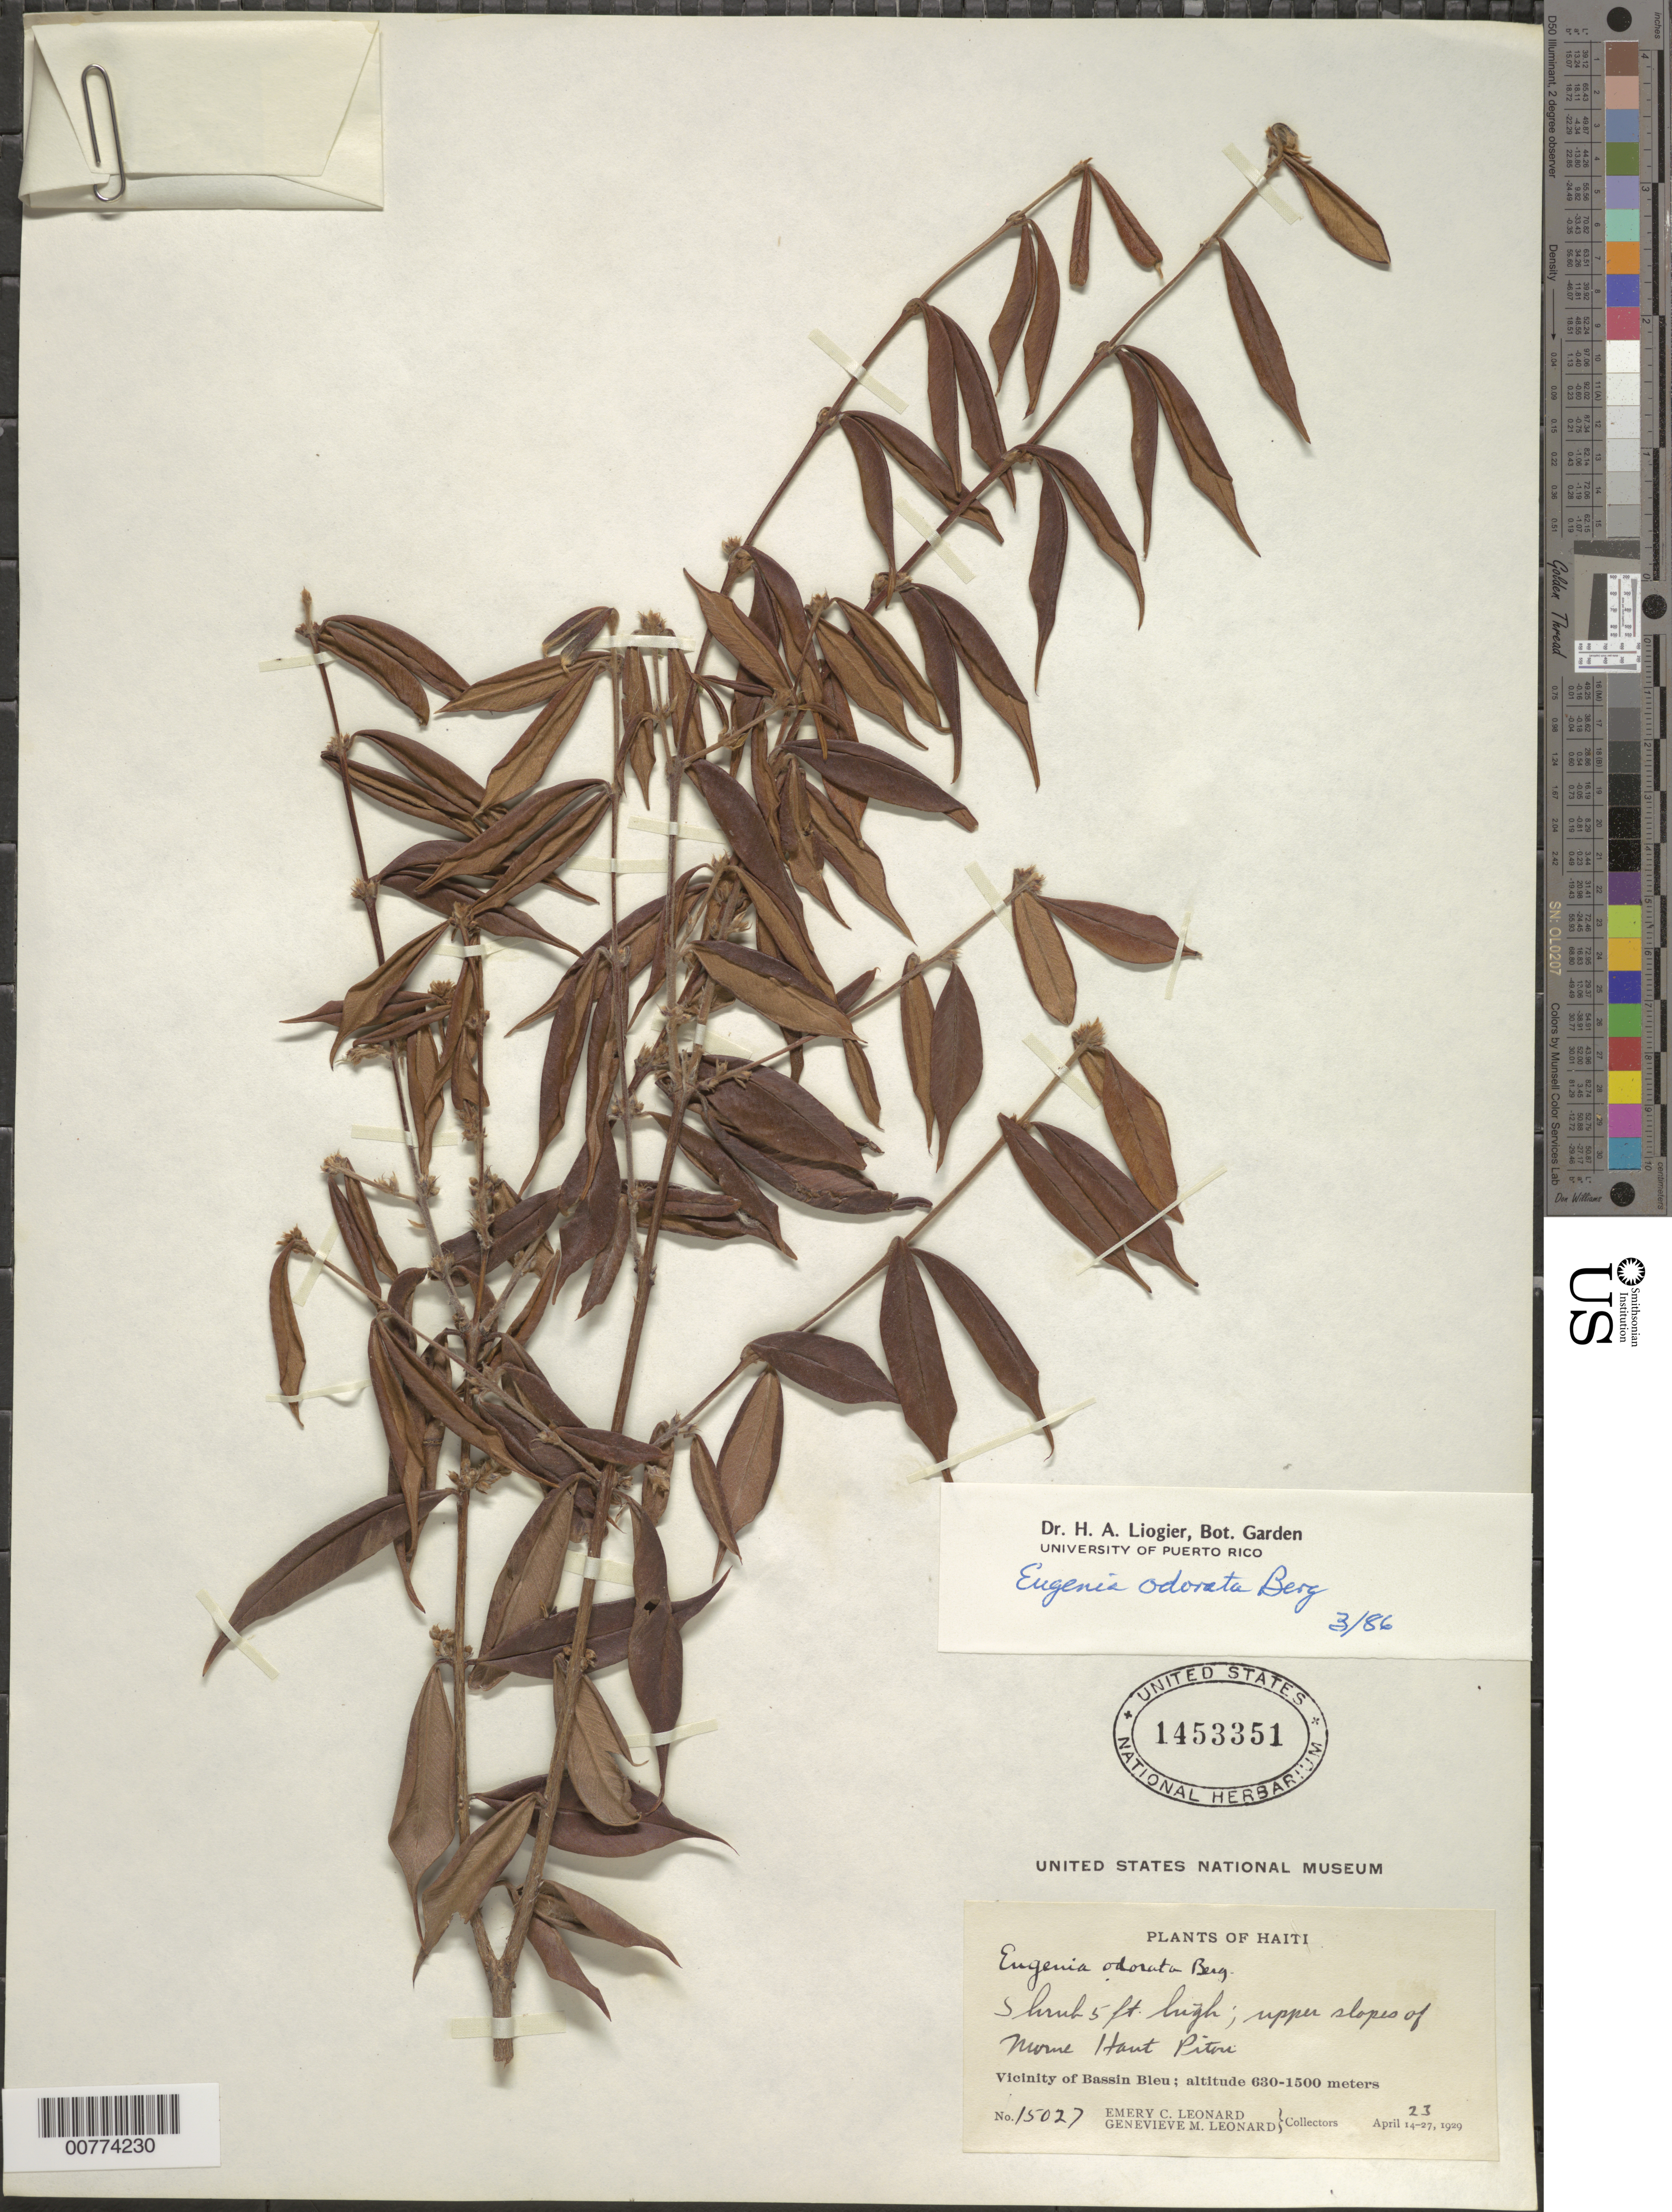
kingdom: Plantae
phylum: Tracheophyta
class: Magnoliopsida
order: Myrtales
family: Myrtaceae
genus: Eugenia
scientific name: Eugenia isabeliana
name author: Kiaersk.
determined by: Liogier, Alain H.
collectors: E. C. Leonard & G. M. Leonard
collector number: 15027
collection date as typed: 23 Apr 1929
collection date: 1929-04-23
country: Haiti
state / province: Nord-Ouest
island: Hispaniola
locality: Vicinity of Bassin Bleu, Morne Haut Piton.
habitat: Upper slopes.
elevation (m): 630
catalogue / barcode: US 1453351